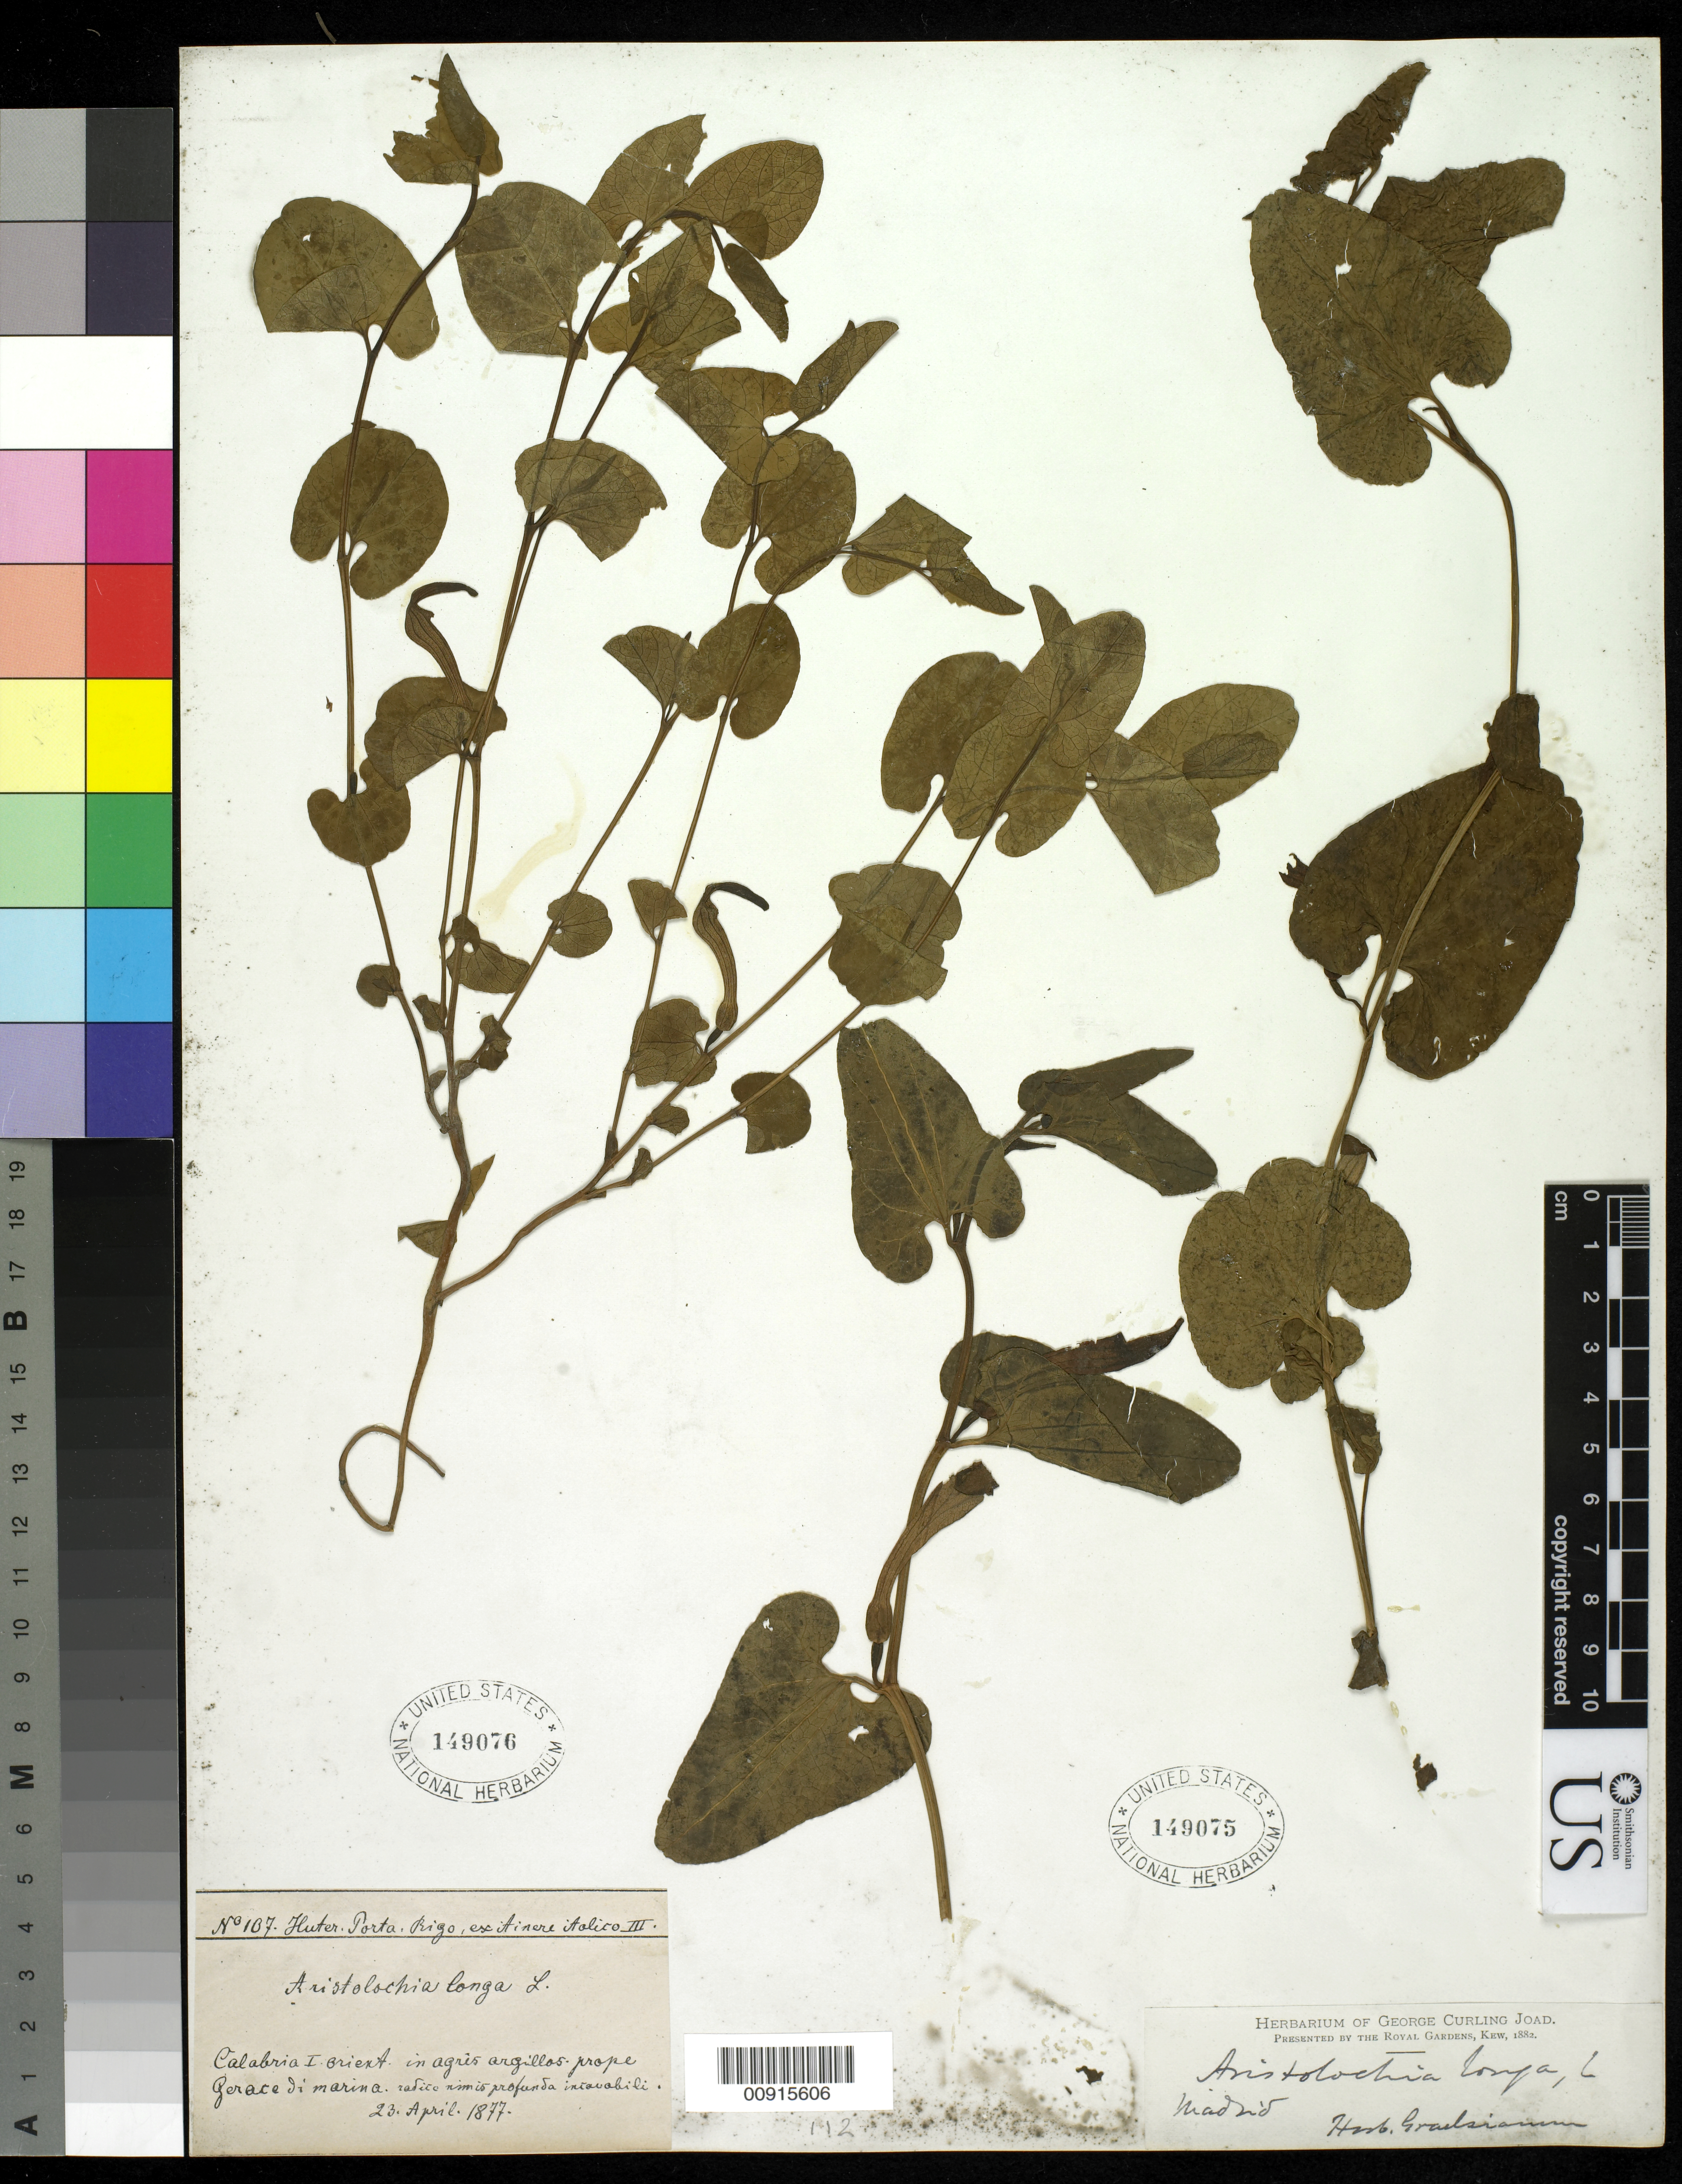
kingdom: Plantae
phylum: Tracheophyta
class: Magnoliopsida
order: Piperales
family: Aristolochiaceae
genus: Aristolochia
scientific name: Aristolochia longa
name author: L.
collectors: -. Huter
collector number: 107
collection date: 1877-04-23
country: Italy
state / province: Calabria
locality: nr Gerace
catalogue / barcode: US 149076